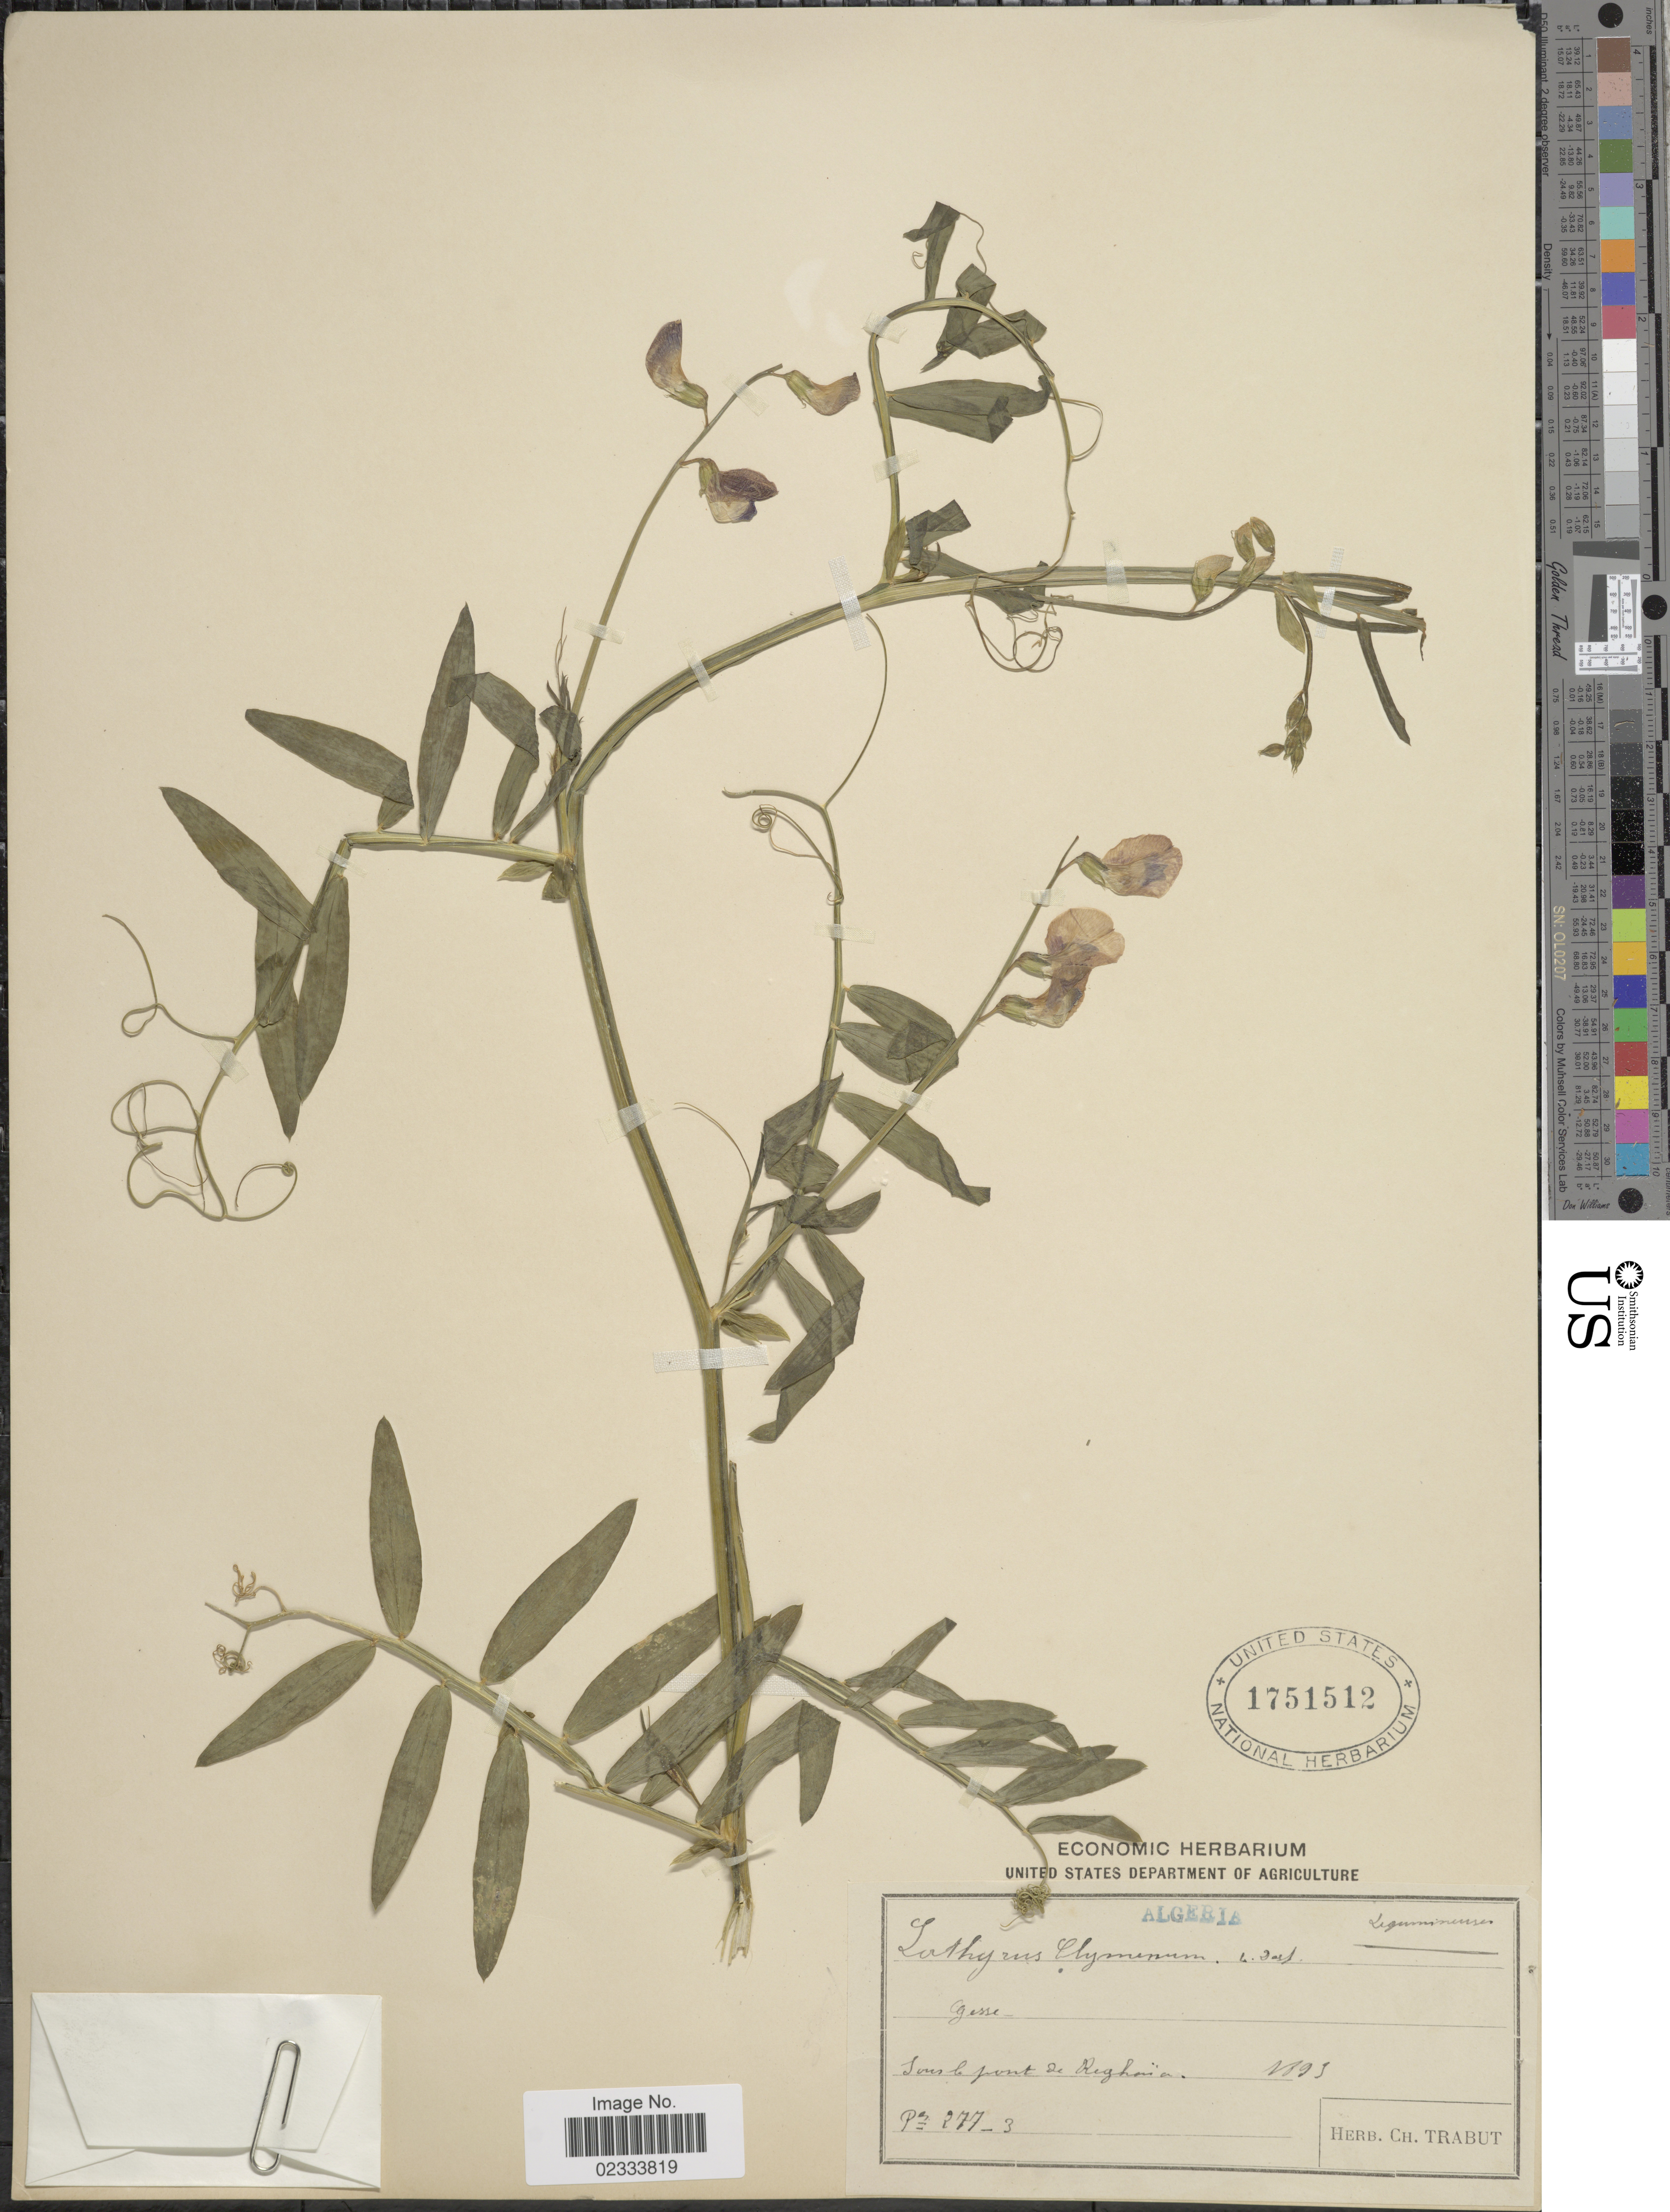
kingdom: Plantae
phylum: Tracheophyta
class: Magnoliopsida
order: Fabales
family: Fabaceae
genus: Lathyrus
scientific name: Lathyrus clymenum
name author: L.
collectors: Ex herb. Ch. Trabut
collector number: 277-3*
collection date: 1893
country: Algeria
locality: Sous le pont de Reghaïa.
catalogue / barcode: US 1751512